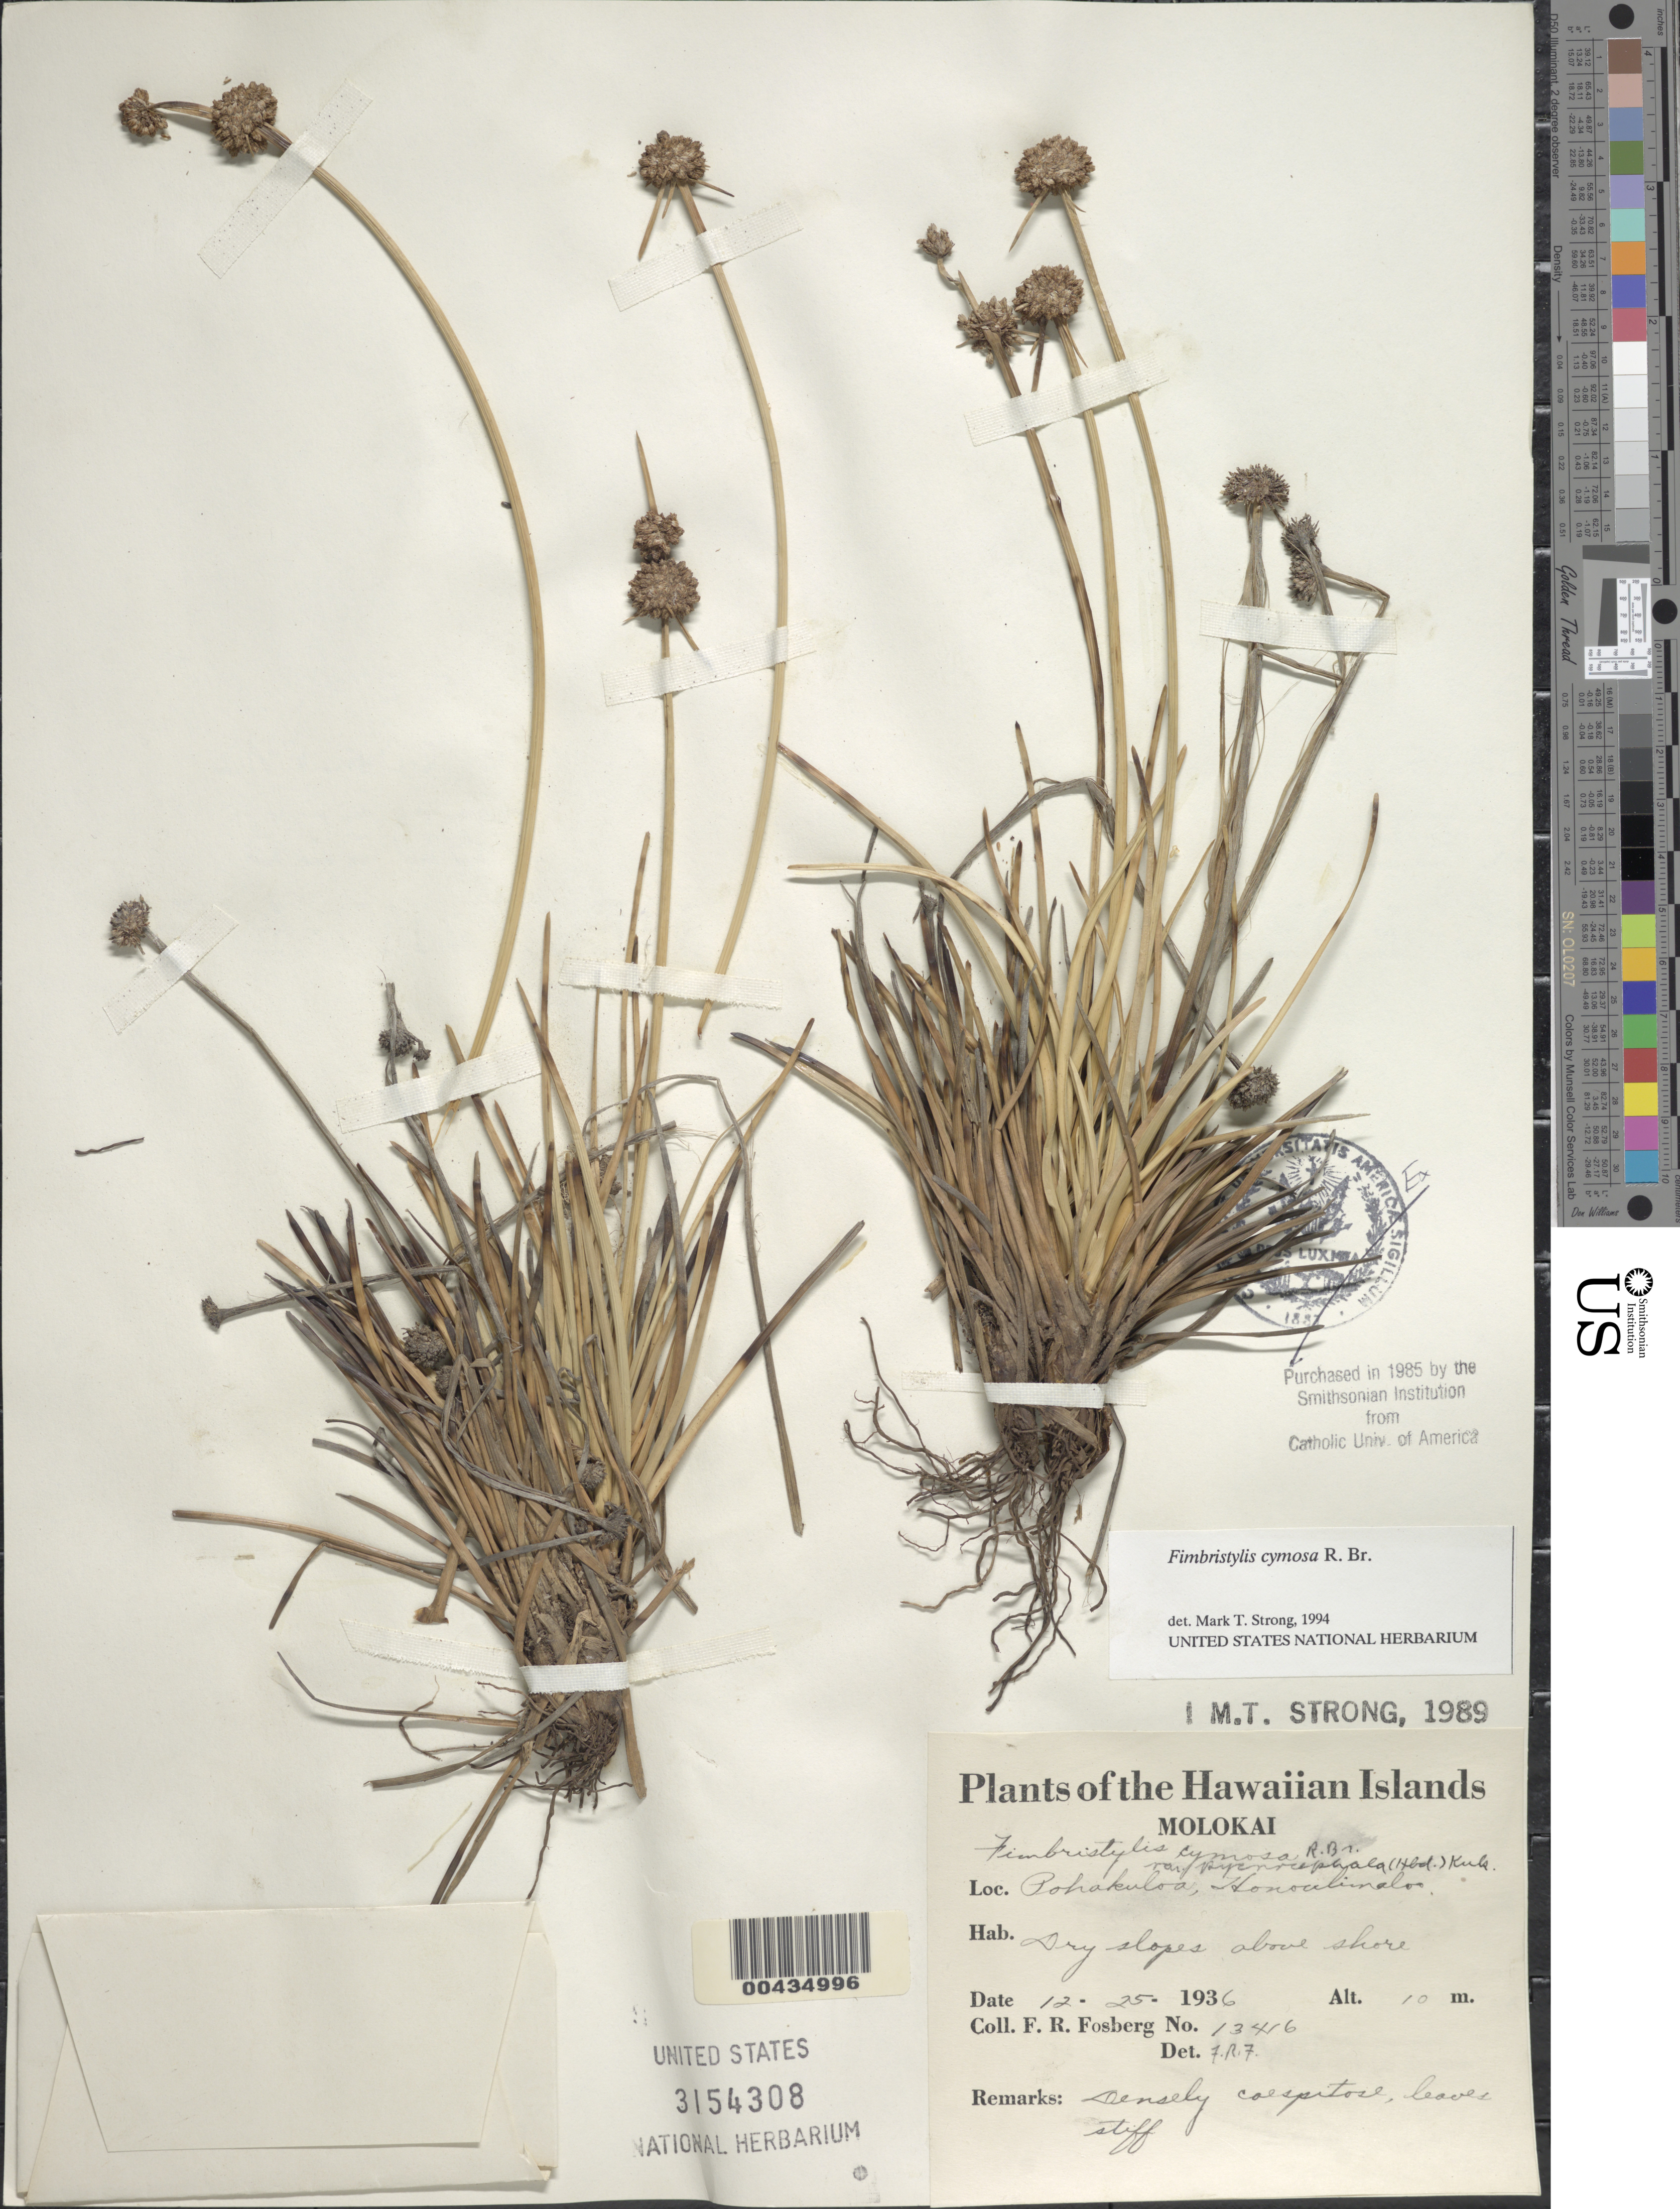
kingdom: Plantae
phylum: Tracheophyta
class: Liliopsida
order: Poales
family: Cyperaceae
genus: Fimbristylis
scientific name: Fimbristylis cymosa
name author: R. Br.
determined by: Strong, M. T., (US), Smithsonian Institution - National Museum of Natural History (UNITED STATES)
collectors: F. R. Fosberg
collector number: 13416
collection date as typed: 25 Dec 1936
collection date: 1936-12-25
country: United States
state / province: Hawaii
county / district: Maui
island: Moloka'i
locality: Molokai: Pohakuloa, Honoulimaloo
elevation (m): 10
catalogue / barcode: US 3154308